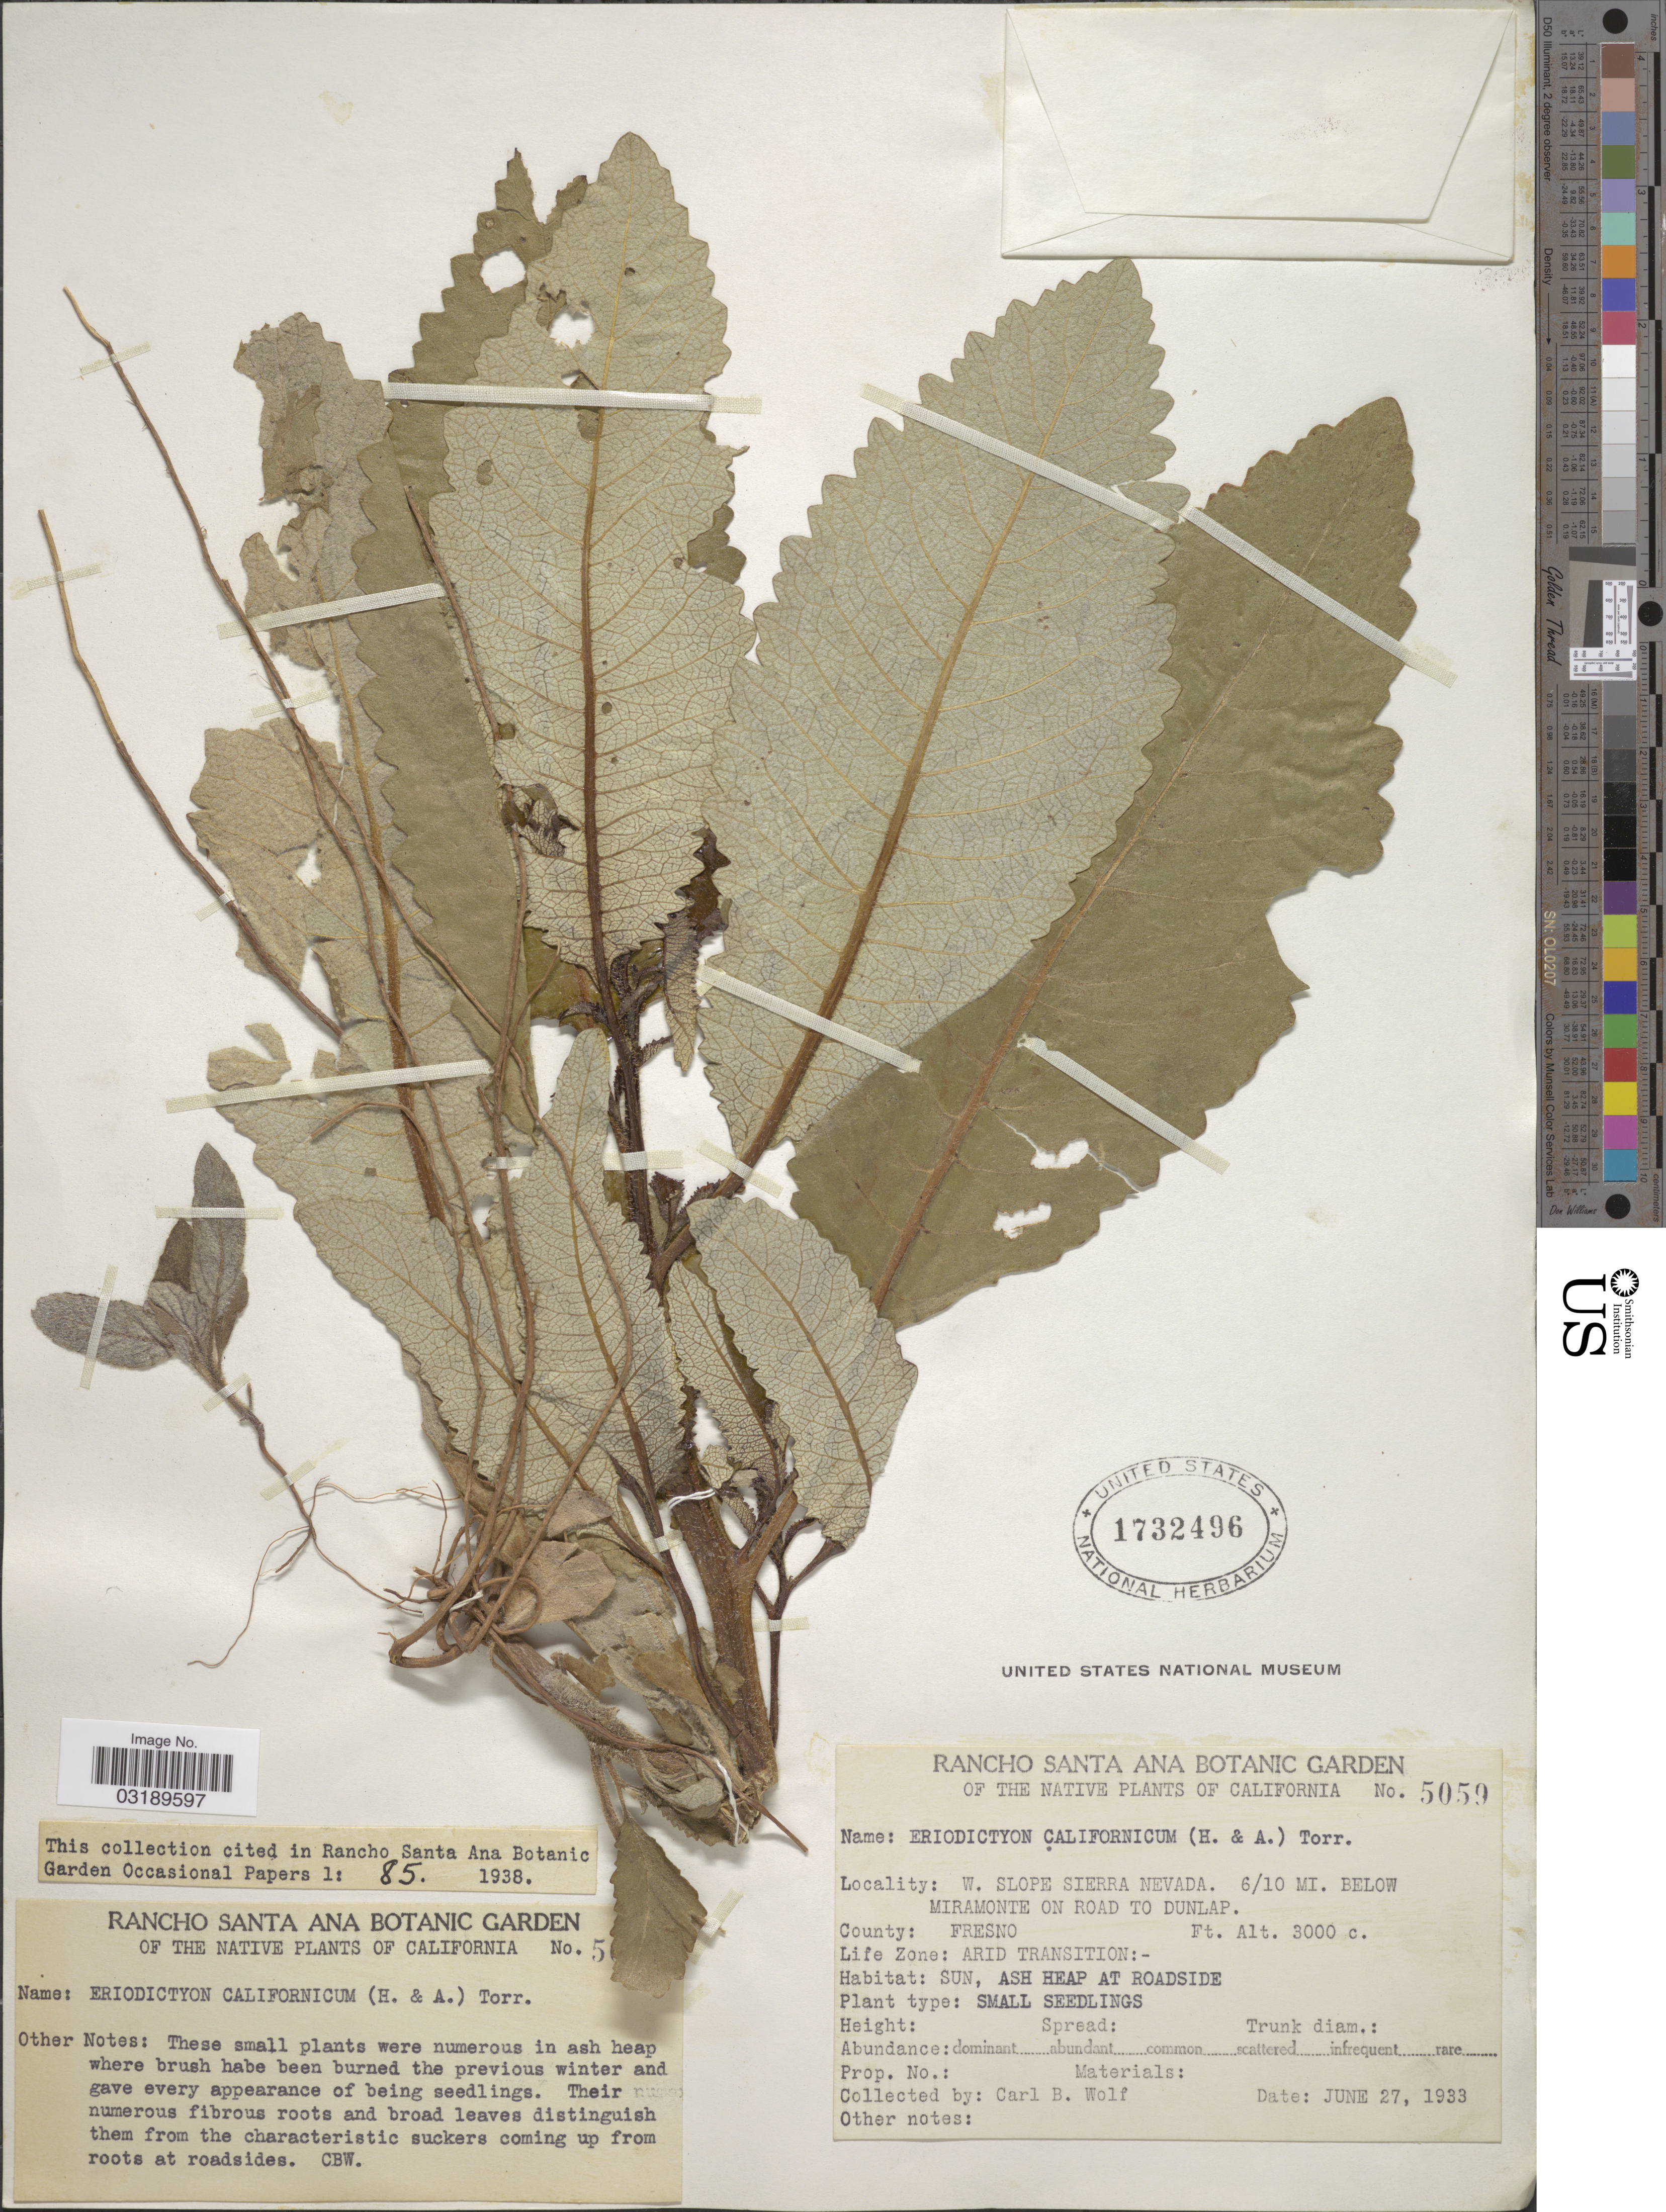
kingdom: Plantae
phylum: Tracheophyta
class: Magnoliopsida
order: Boraginales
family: Namaceae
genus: Eriodictyon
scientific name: Eriodictyon californicum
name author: (Hook. & Arn.) Torr.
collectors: C. B. Wolf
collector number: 5059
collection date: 1933-06-27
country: United States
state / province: California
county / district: Fresno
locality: W. slope Sierra Nevada. 6/10 mi. below Miramonte on road to Dunlap. County: Fresno.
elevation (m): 914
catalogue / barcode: US 1732496